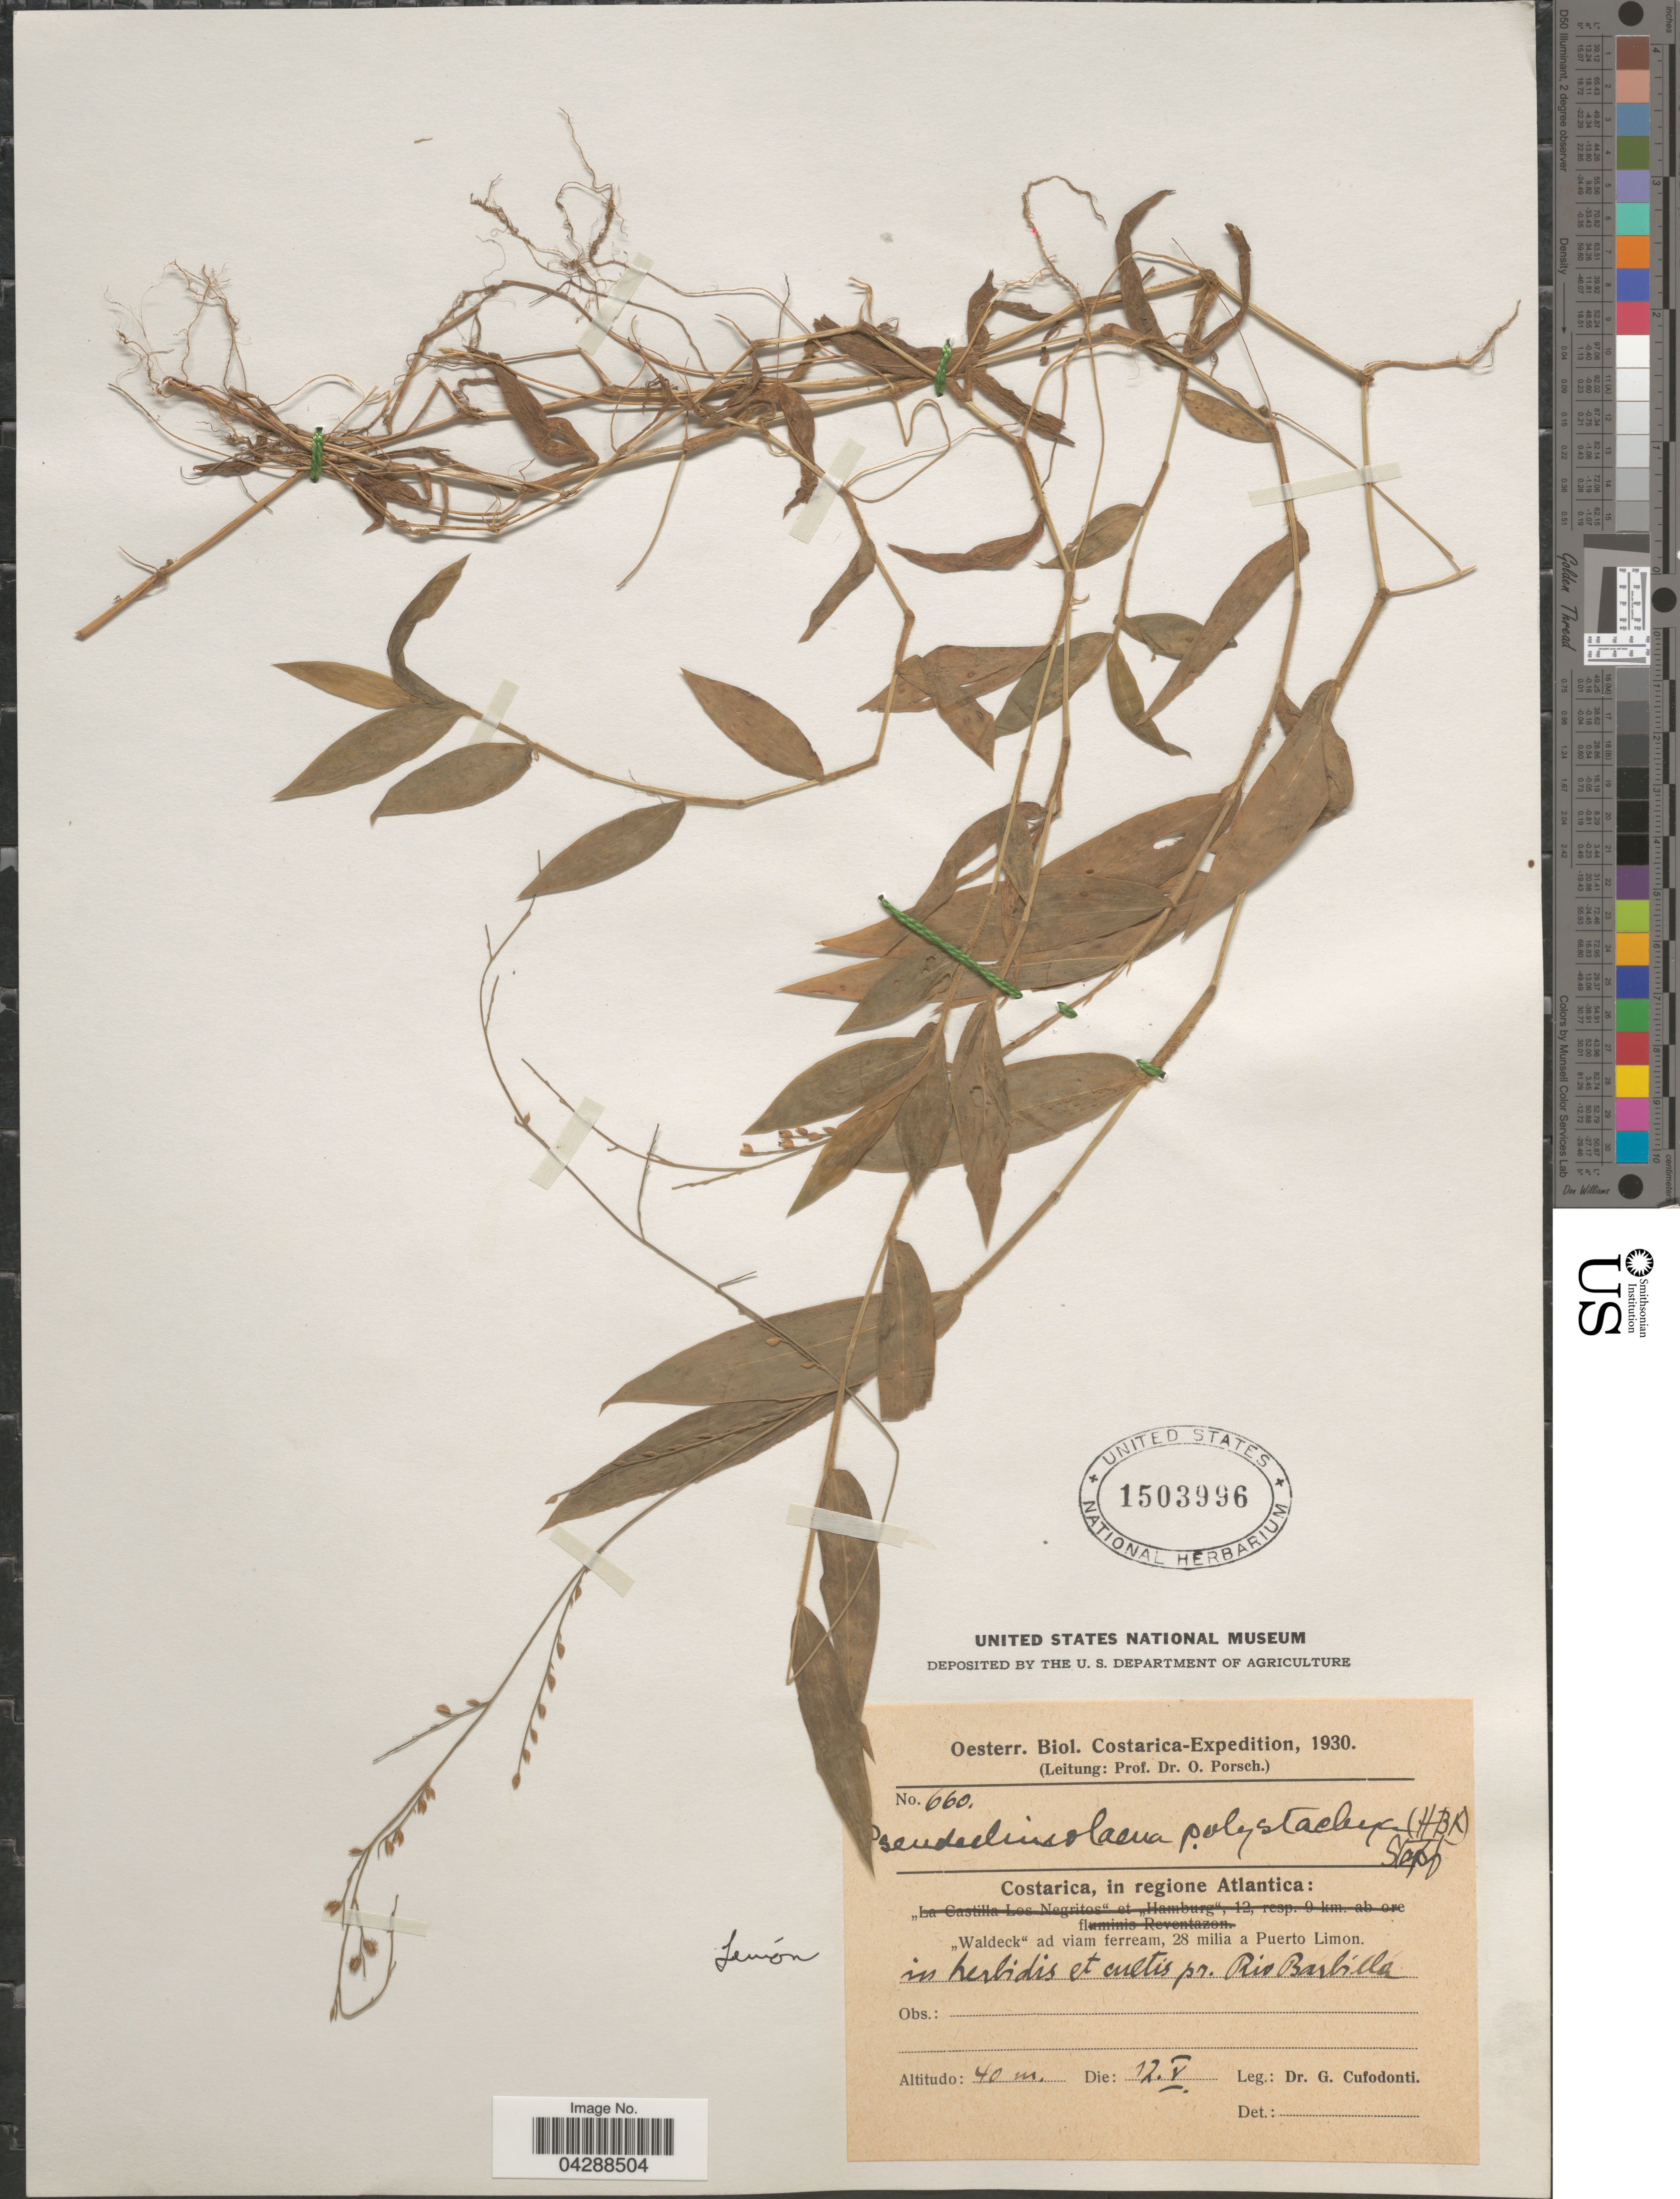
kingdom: Plantae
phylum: Tracheophyta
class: Liliopsida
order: Poales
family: Poaceae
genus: Pseudechinolaena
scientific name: Pseudechinolaena polystachya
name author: (Kunth) Stapf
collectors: G. Cufodontis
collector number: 660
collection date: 1930-05-12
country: Costa Rica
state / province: Limón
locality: Costarica, in regiona Atlantica: "Waldeck" ad viam ferream, 28 milia a Puerto Limon. Oesterr. Biol. Costarica-Expedition, 1930. In herbidis et cultis pr. Rio Barbilla.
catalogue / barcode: US 1503996